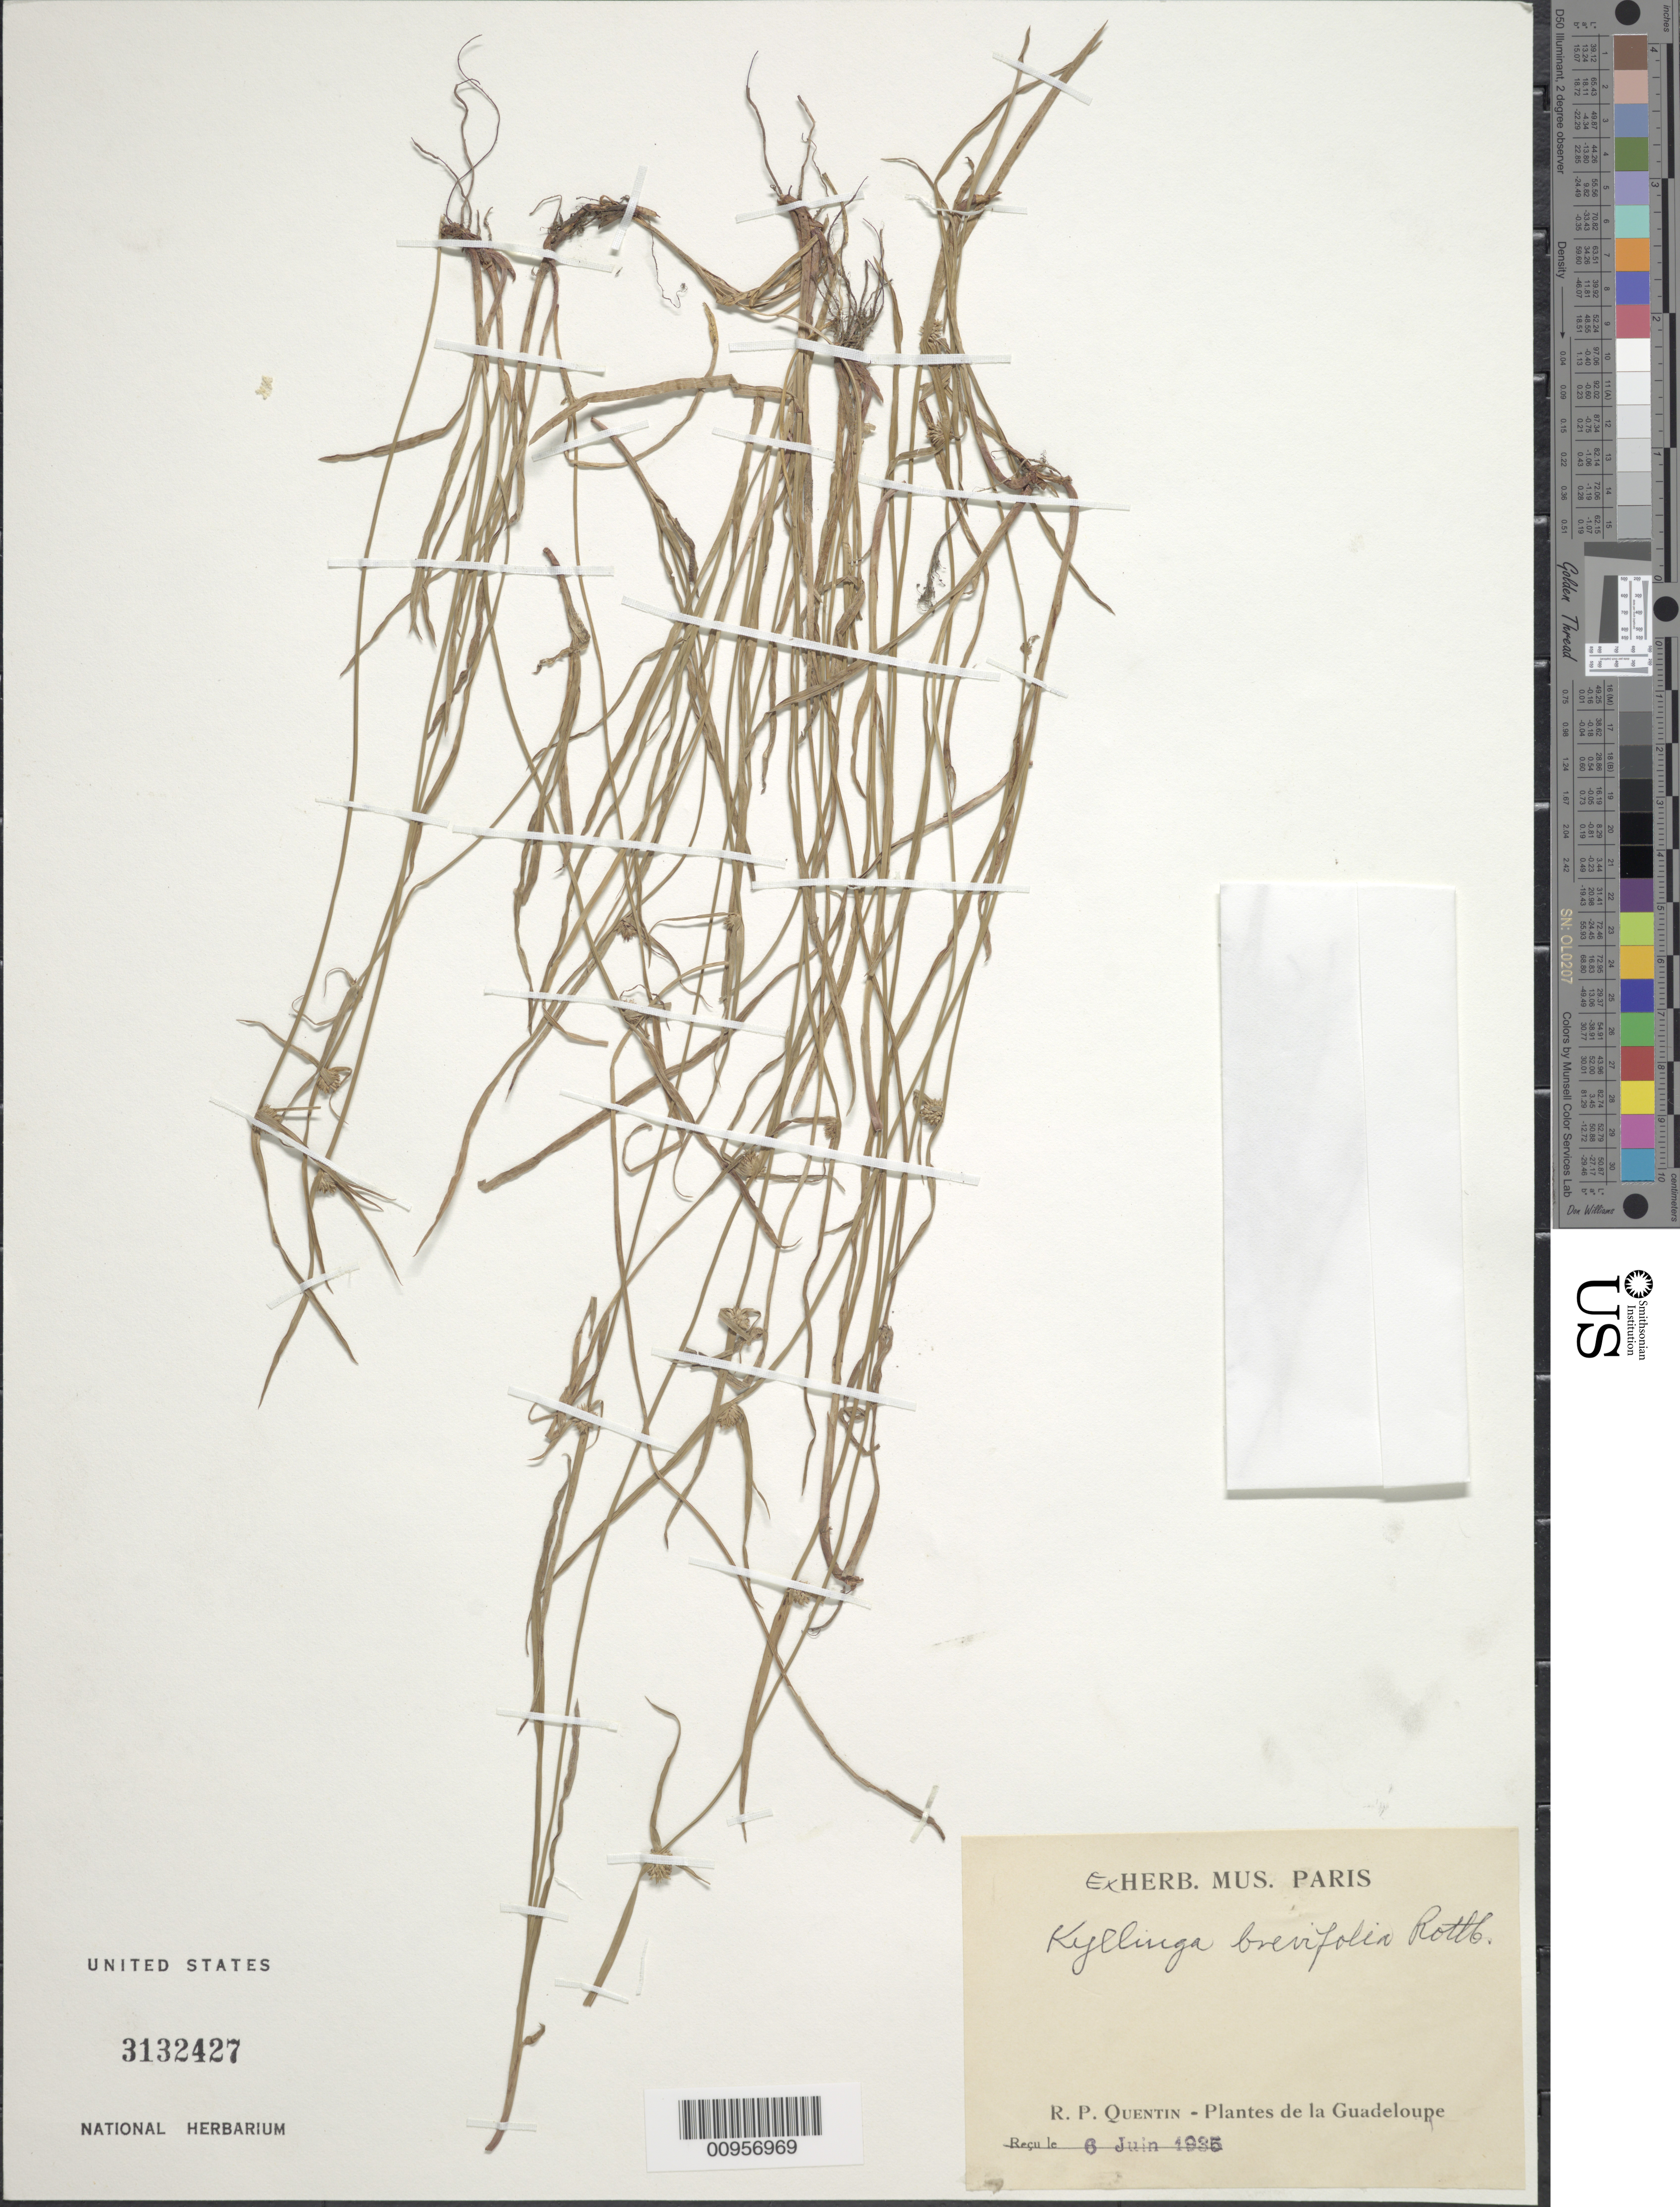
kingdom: Plantae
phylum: Tracheophyta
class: Liliopsida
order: Poales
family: Cyperaceae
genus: Cyperus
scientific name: Cyperus brevifolius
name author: (Rottb.) Hassk.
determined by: Strong, M. T., (US), Smithsonian Institution - National Museum of Natural History (UNITED STATES)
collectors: R. Quentin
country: Guadeloupe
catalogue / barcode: US 3132427